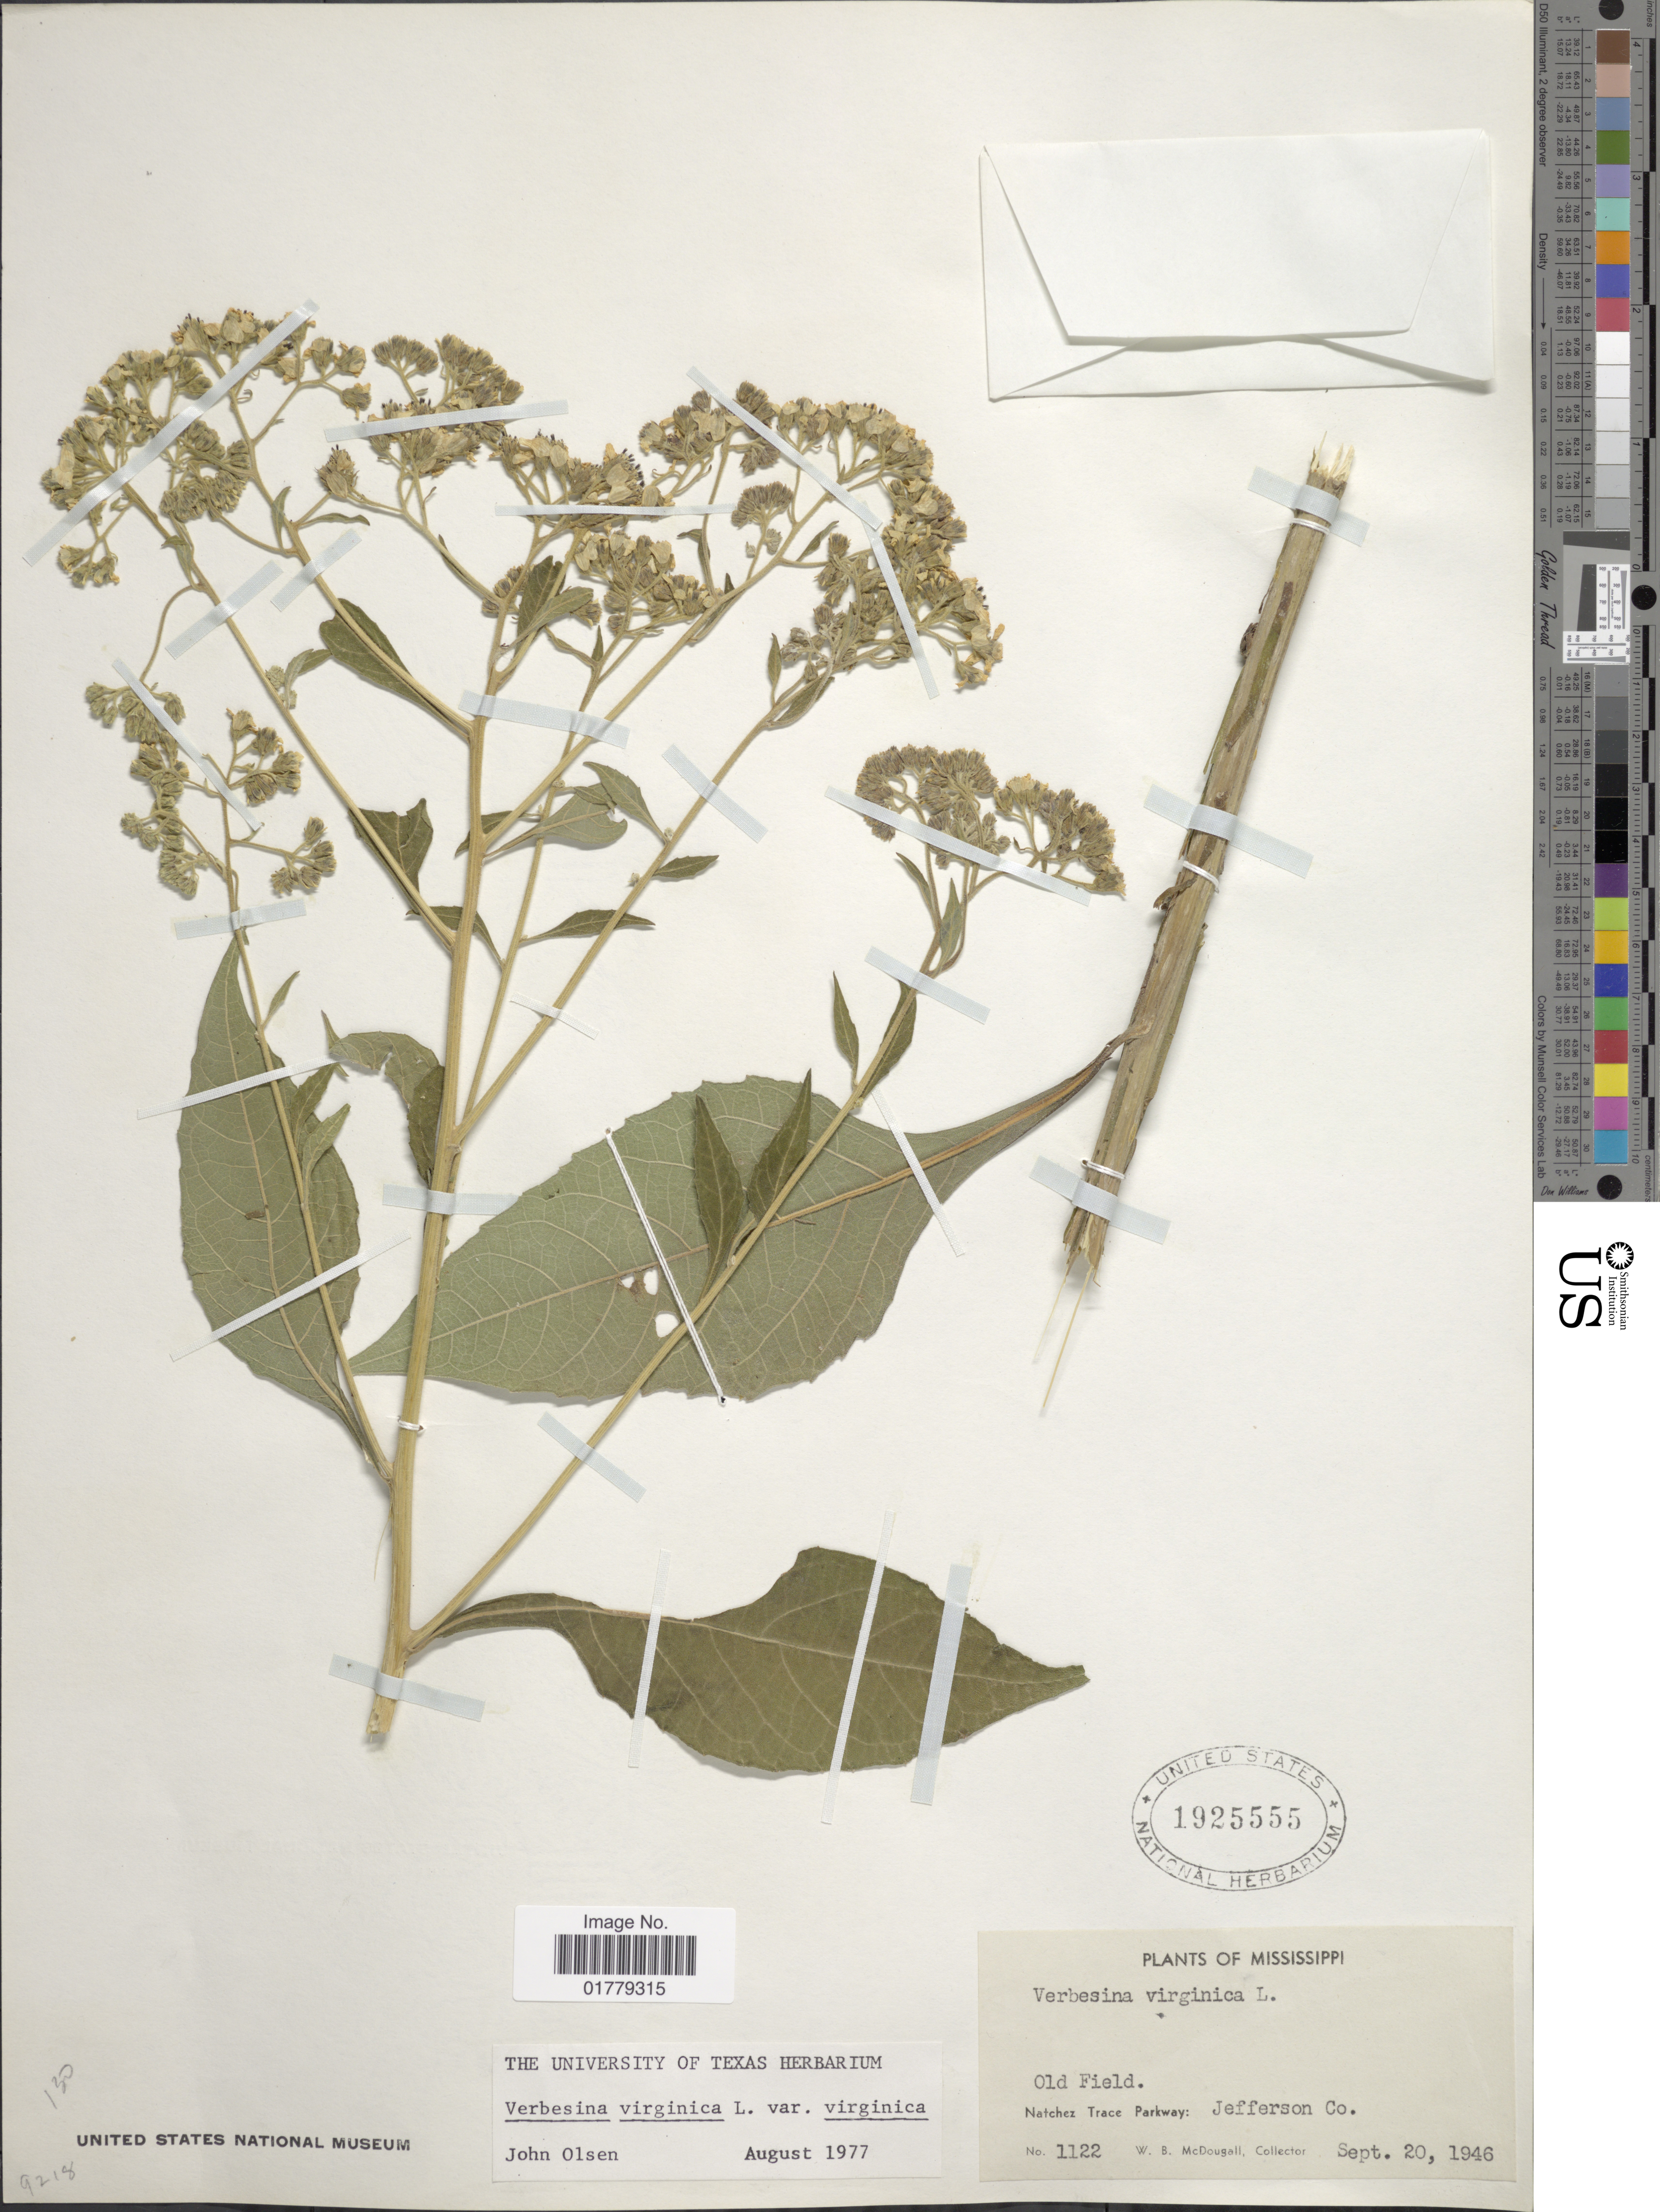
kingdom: Plantae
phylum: Tracheophyta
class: Magnoliopsida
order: Asterales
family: Asteraceae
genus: Verbesina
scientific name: Verbesina virginica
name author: L.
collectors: W. B. McDougall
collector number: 1122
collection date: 1946-09-20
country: United States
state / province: Mississippi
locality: Old Field. Natchez Trace Parkway: Jefferson Co.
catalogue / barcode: US 1925555